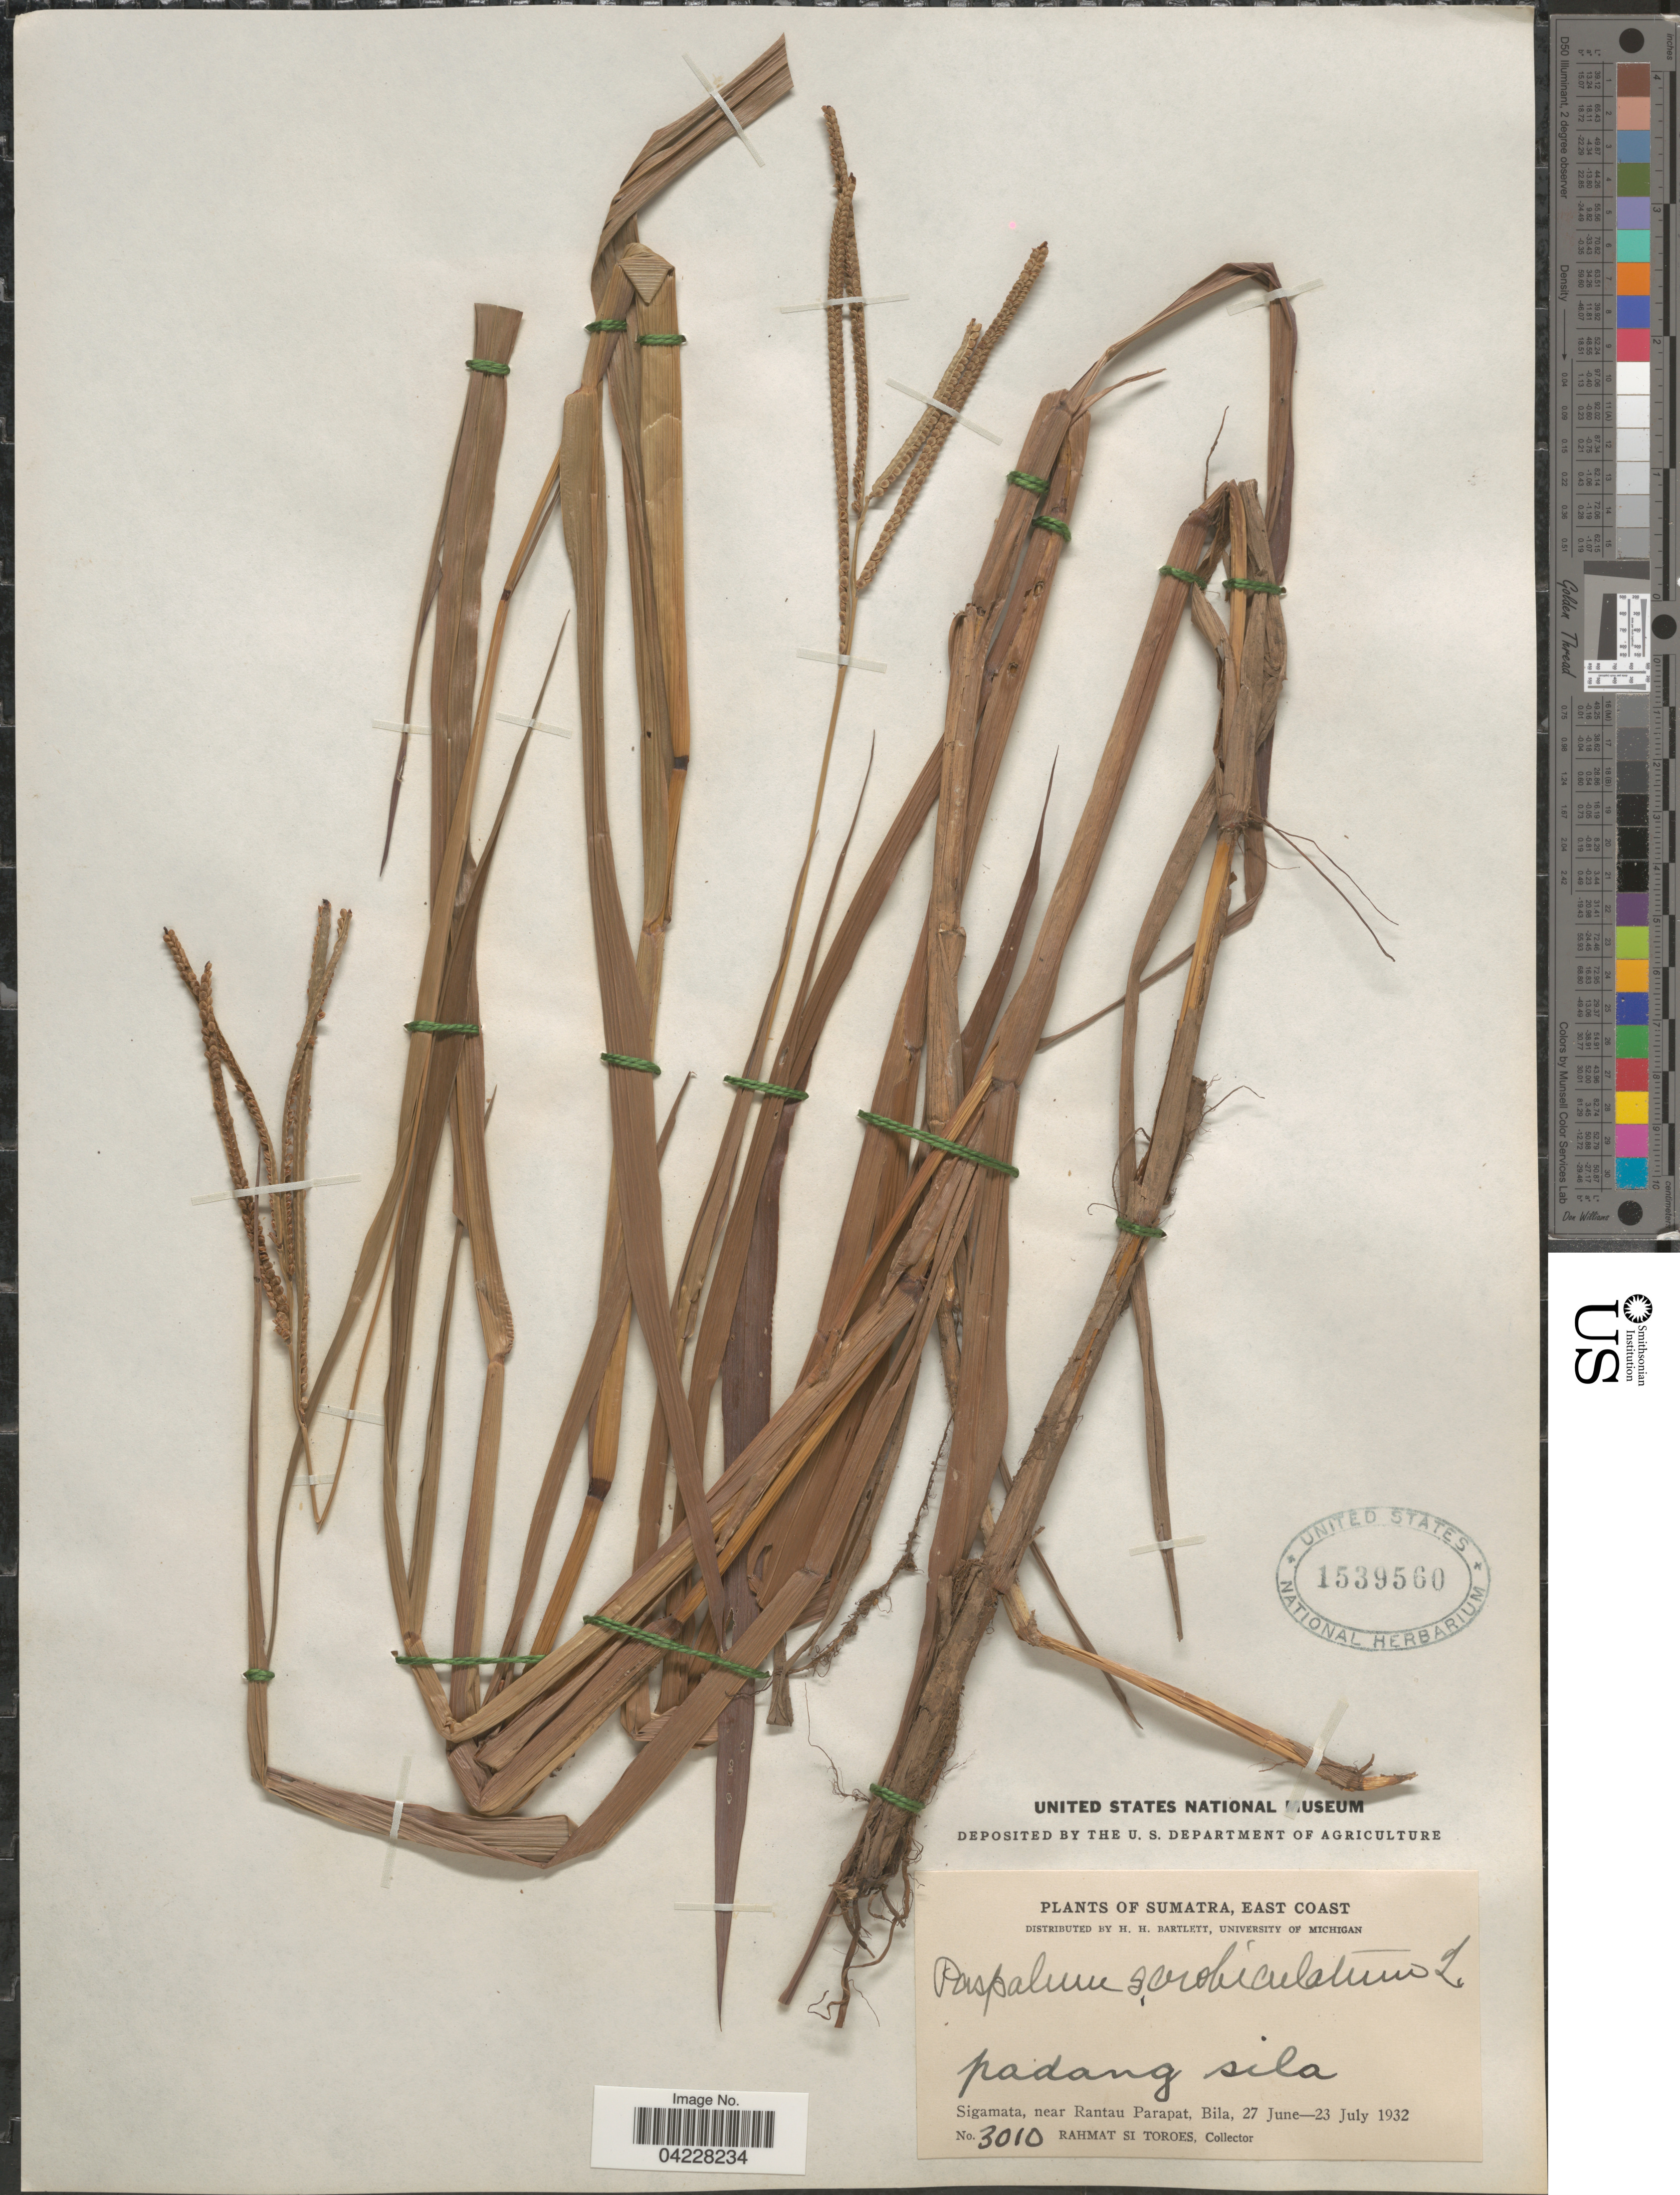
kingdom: Plantae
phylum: Tracheophyta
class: Liliopsida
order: Poales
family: Poaceae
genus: Paspalum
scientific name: Paspalum scrobiculatum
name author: L.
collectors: Rahmat Si Boeea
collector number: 3010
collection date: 1932-06-27/1932-07-23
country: Indonesia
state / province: Sumatra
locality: East Coast. Sigamata, near Rantau Parapat, Bila.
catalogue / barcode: US 1539560